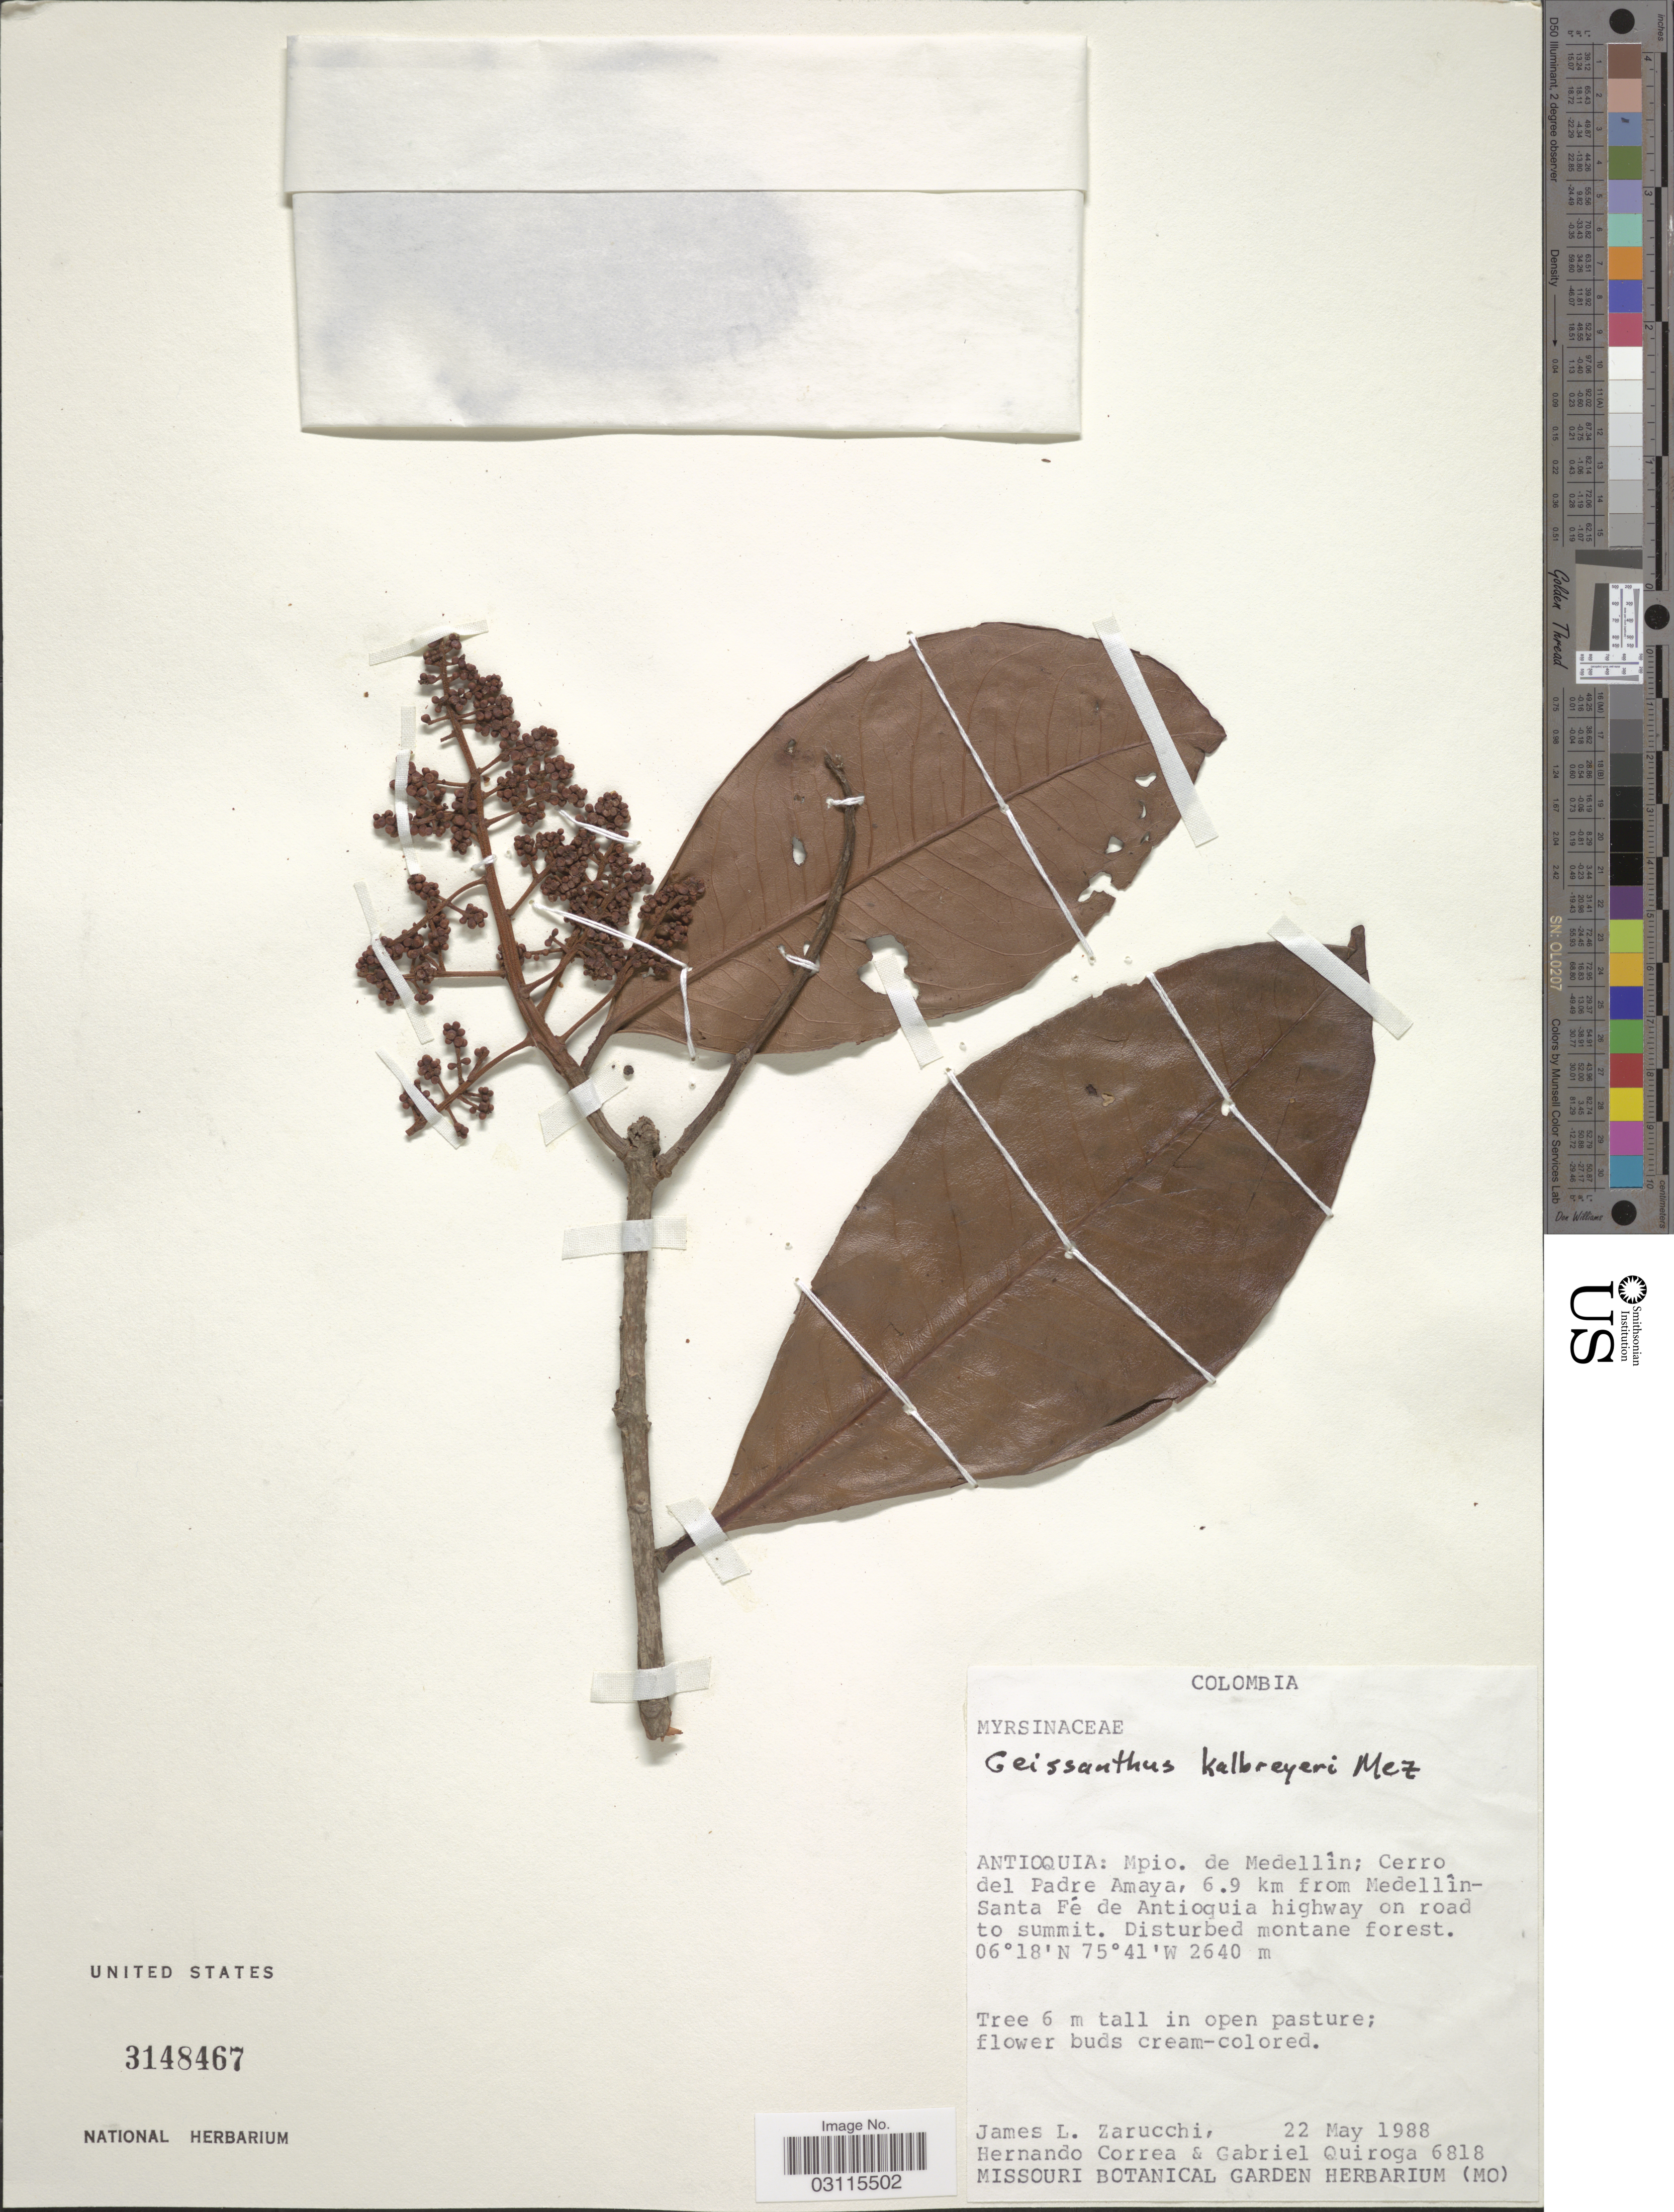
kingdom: Plantae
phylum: Tracheophyta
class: Magnoliopsida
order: Ericales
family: Primulaceae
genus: Geissanthus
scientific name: Geissanthus kalbreyeri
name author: Mez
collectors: J. L. Zarucchi, H. Correa & G. Quiroga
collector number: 6818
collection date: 1988-05-22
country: Colombia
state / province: Antioquia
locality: Mpio. de Medellîn; Cerro del Padre Amaya, 6.9 km from Medellîn-Santa Fé de Antioquia highway on road to summit.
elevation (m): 2640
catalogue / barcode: US 3148467